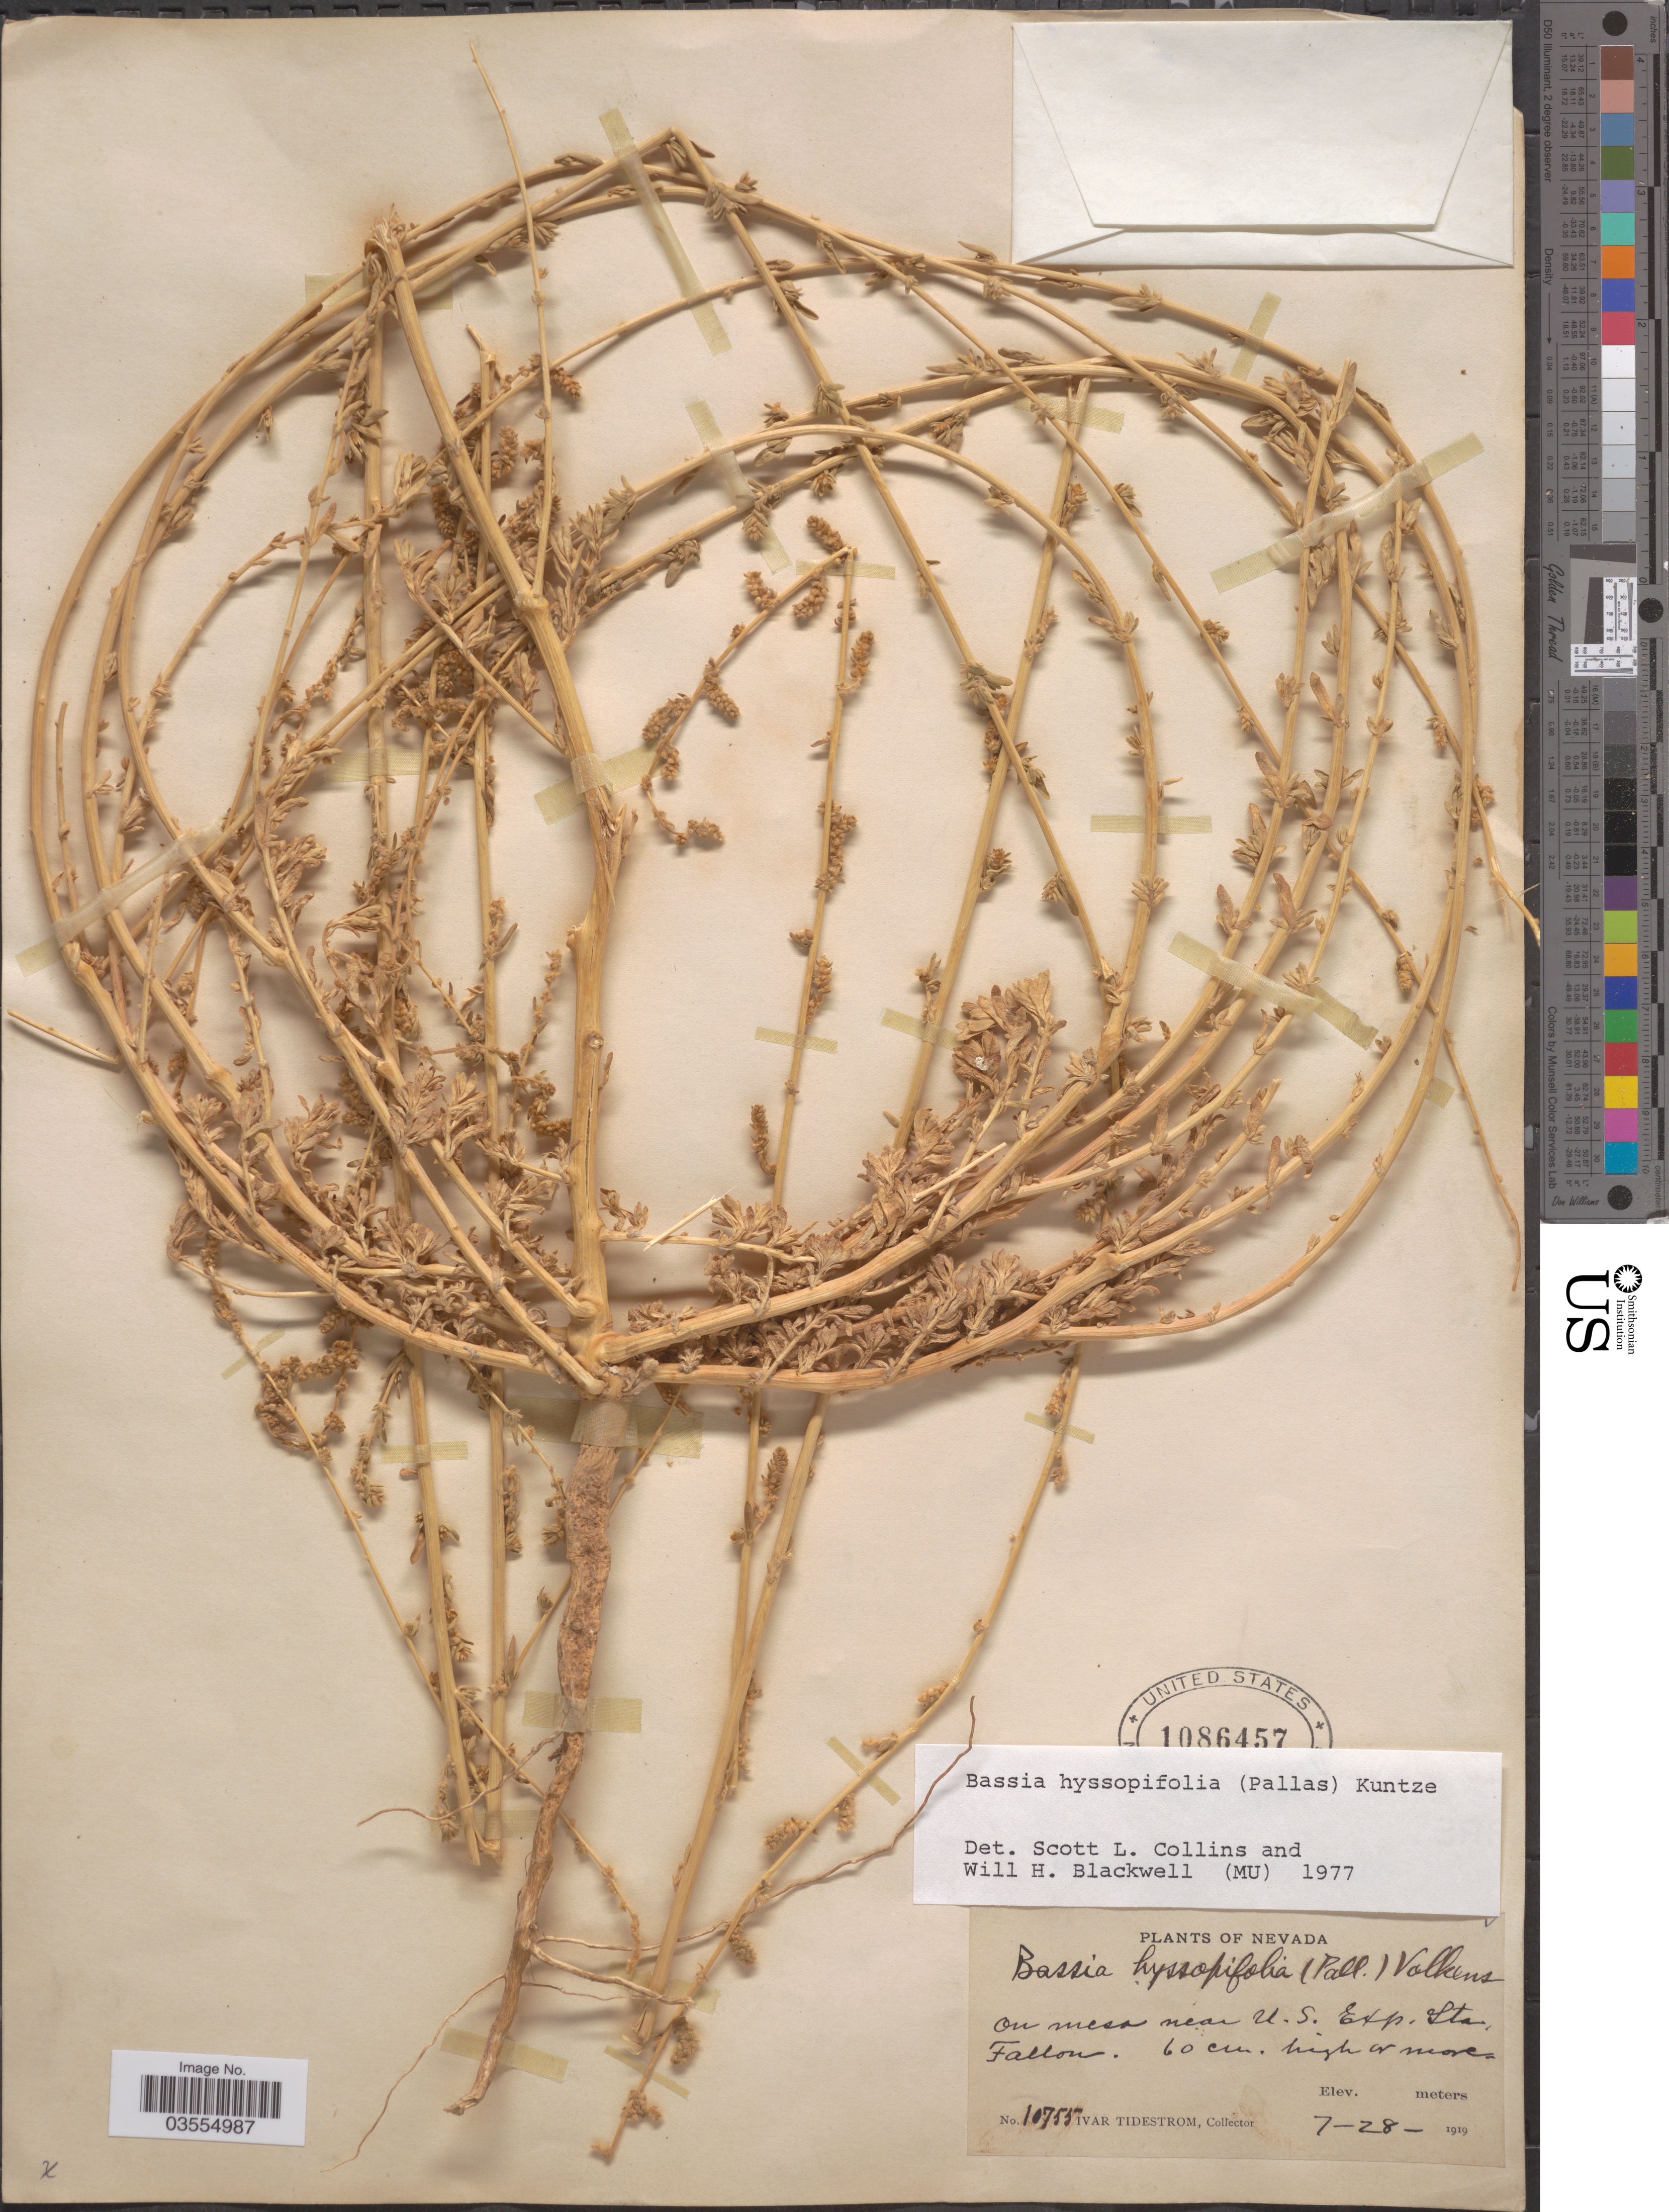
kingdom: Plantae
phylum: Tracheophyta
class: Magnoliopsida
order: Caryophyllales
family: Amaranthaceae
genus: Bassia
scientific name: Bassia hyssopifolia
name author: (Pall.) Kuntze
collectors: I. F. Tidestrom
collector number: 10755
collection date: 1919-07-28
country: United States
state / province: Nevada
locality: On mesa near U.S. Exp. Sta. Fallon.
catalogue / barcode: US 1086457